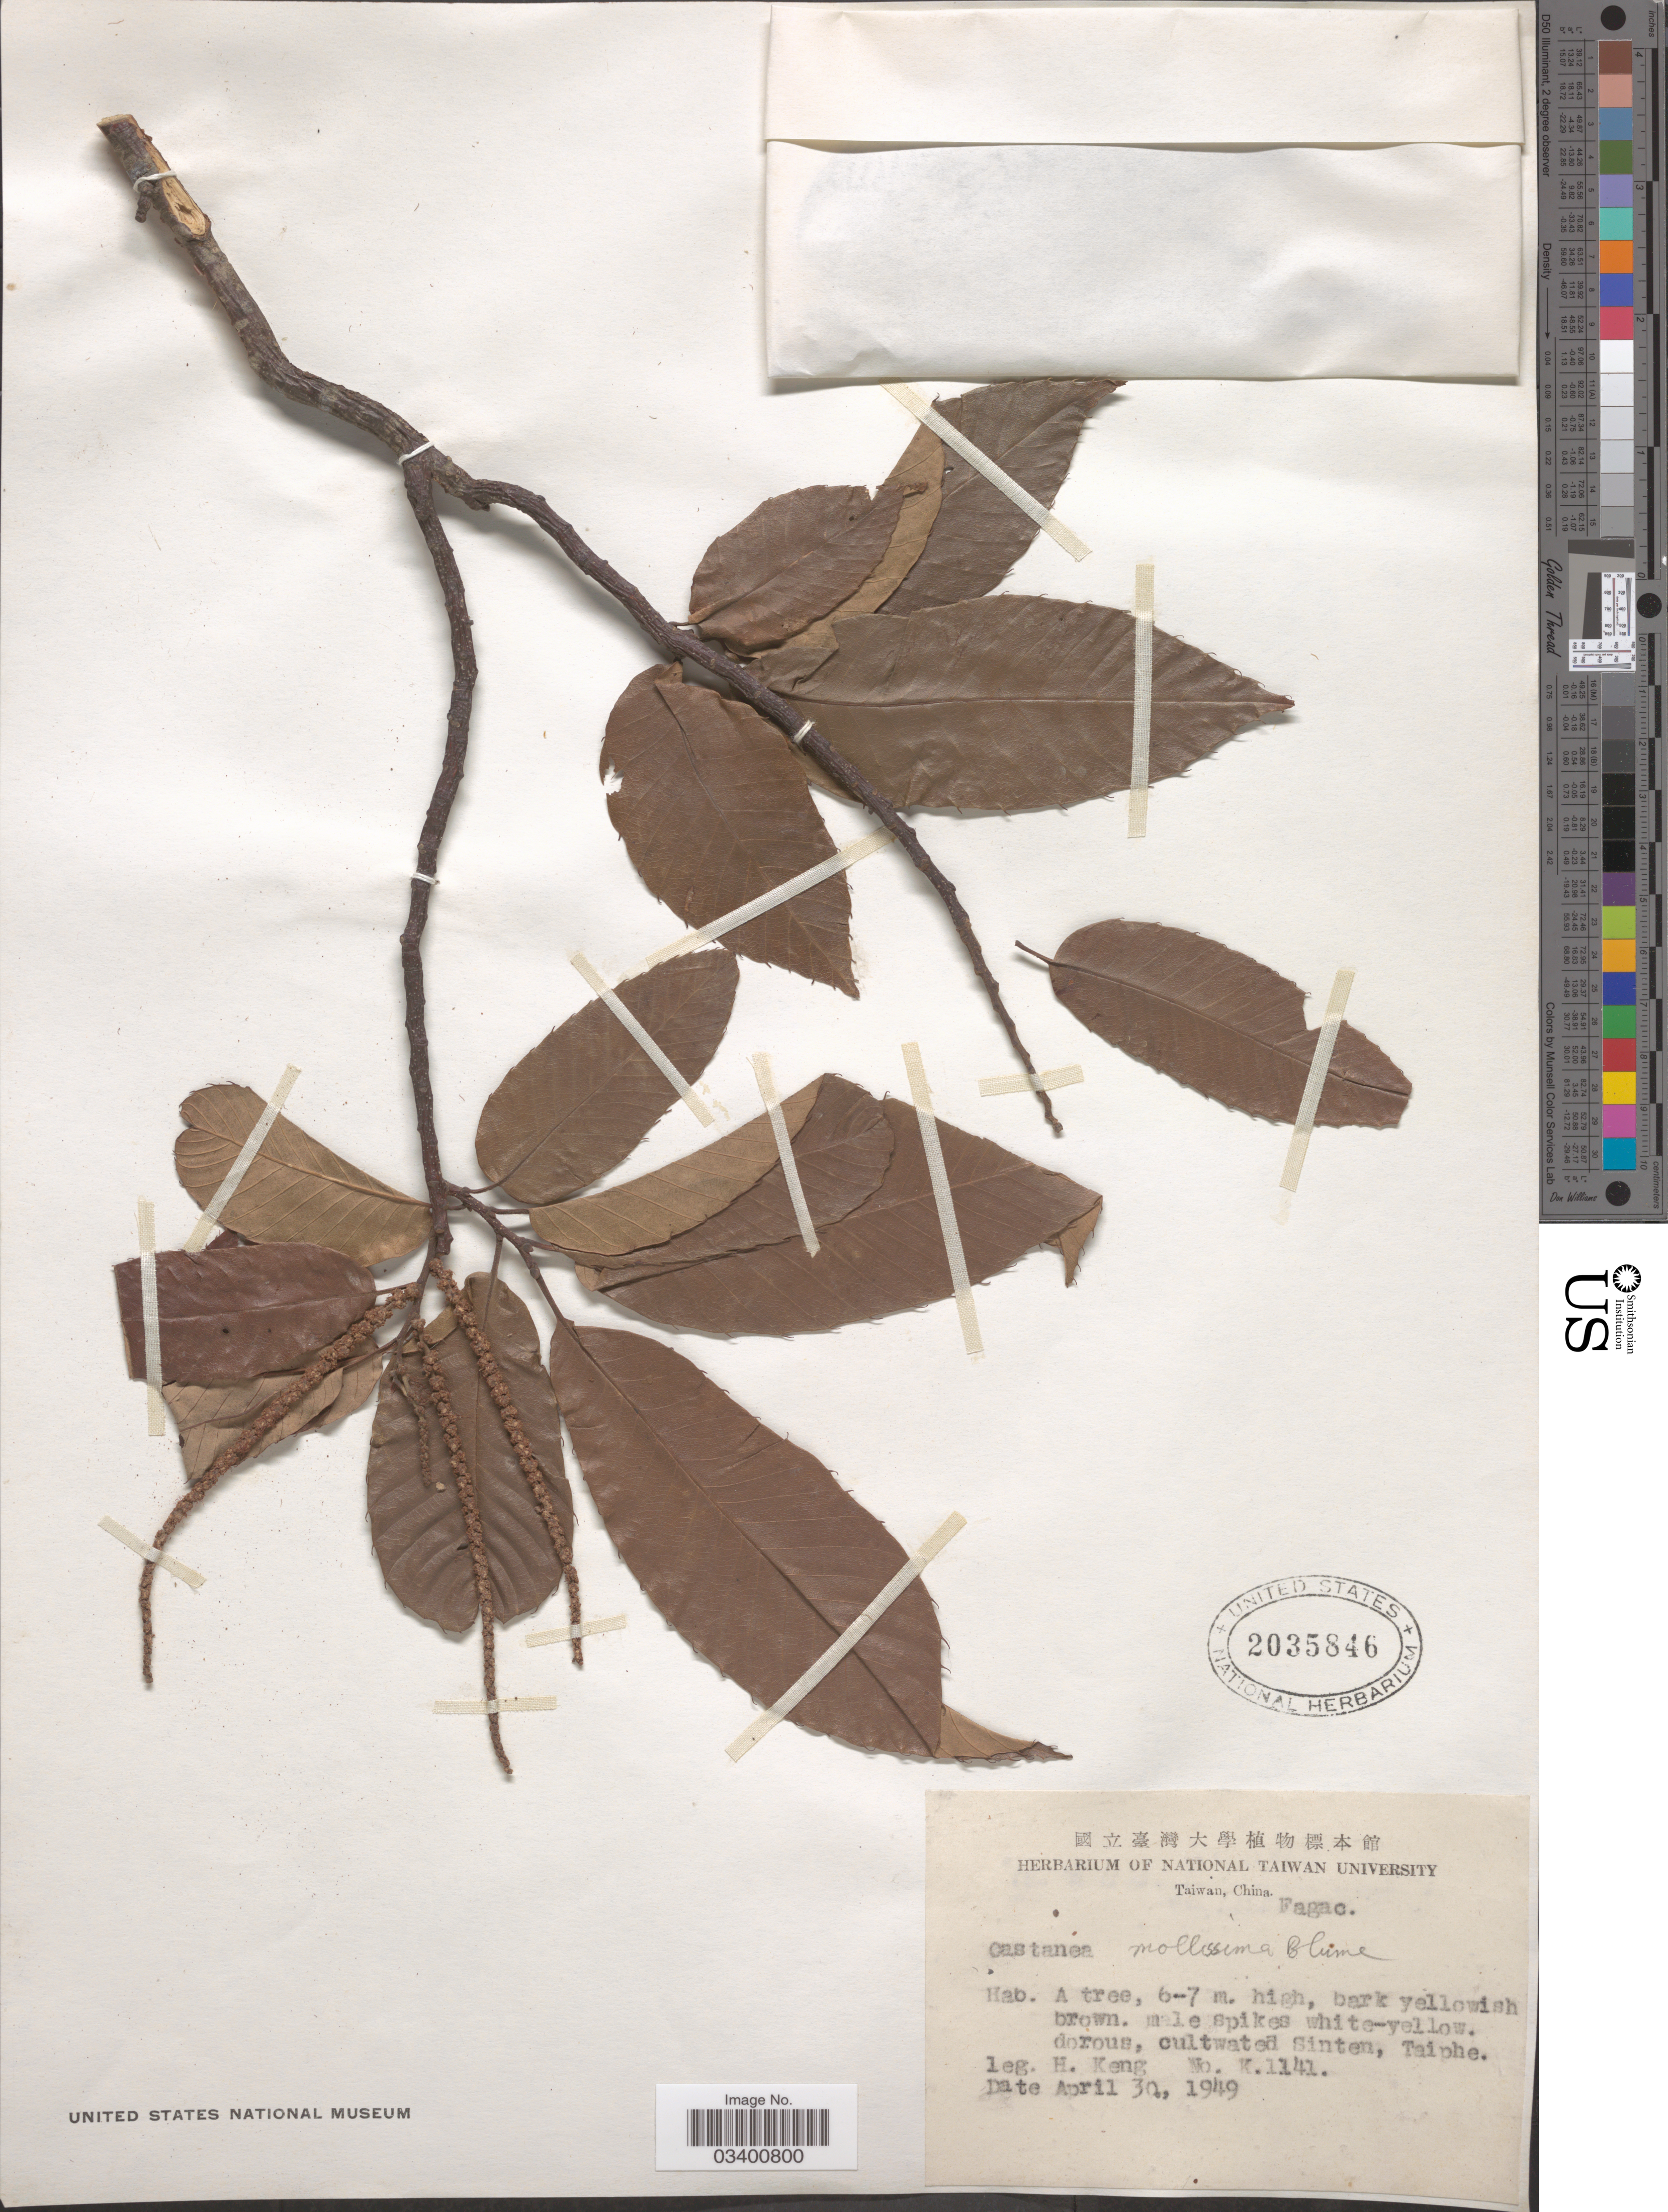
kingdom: Plantae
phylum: Tracheophyta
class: Magnoliopsida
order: Fagales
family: Fagaceae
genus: Castanea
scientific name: Castanea mollissima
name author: Blume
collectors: H. Keng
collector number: K1141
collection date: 1949-04-30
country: Taiwan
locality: Cultwated Sinten, Taiphe.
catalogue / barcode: US 2035846